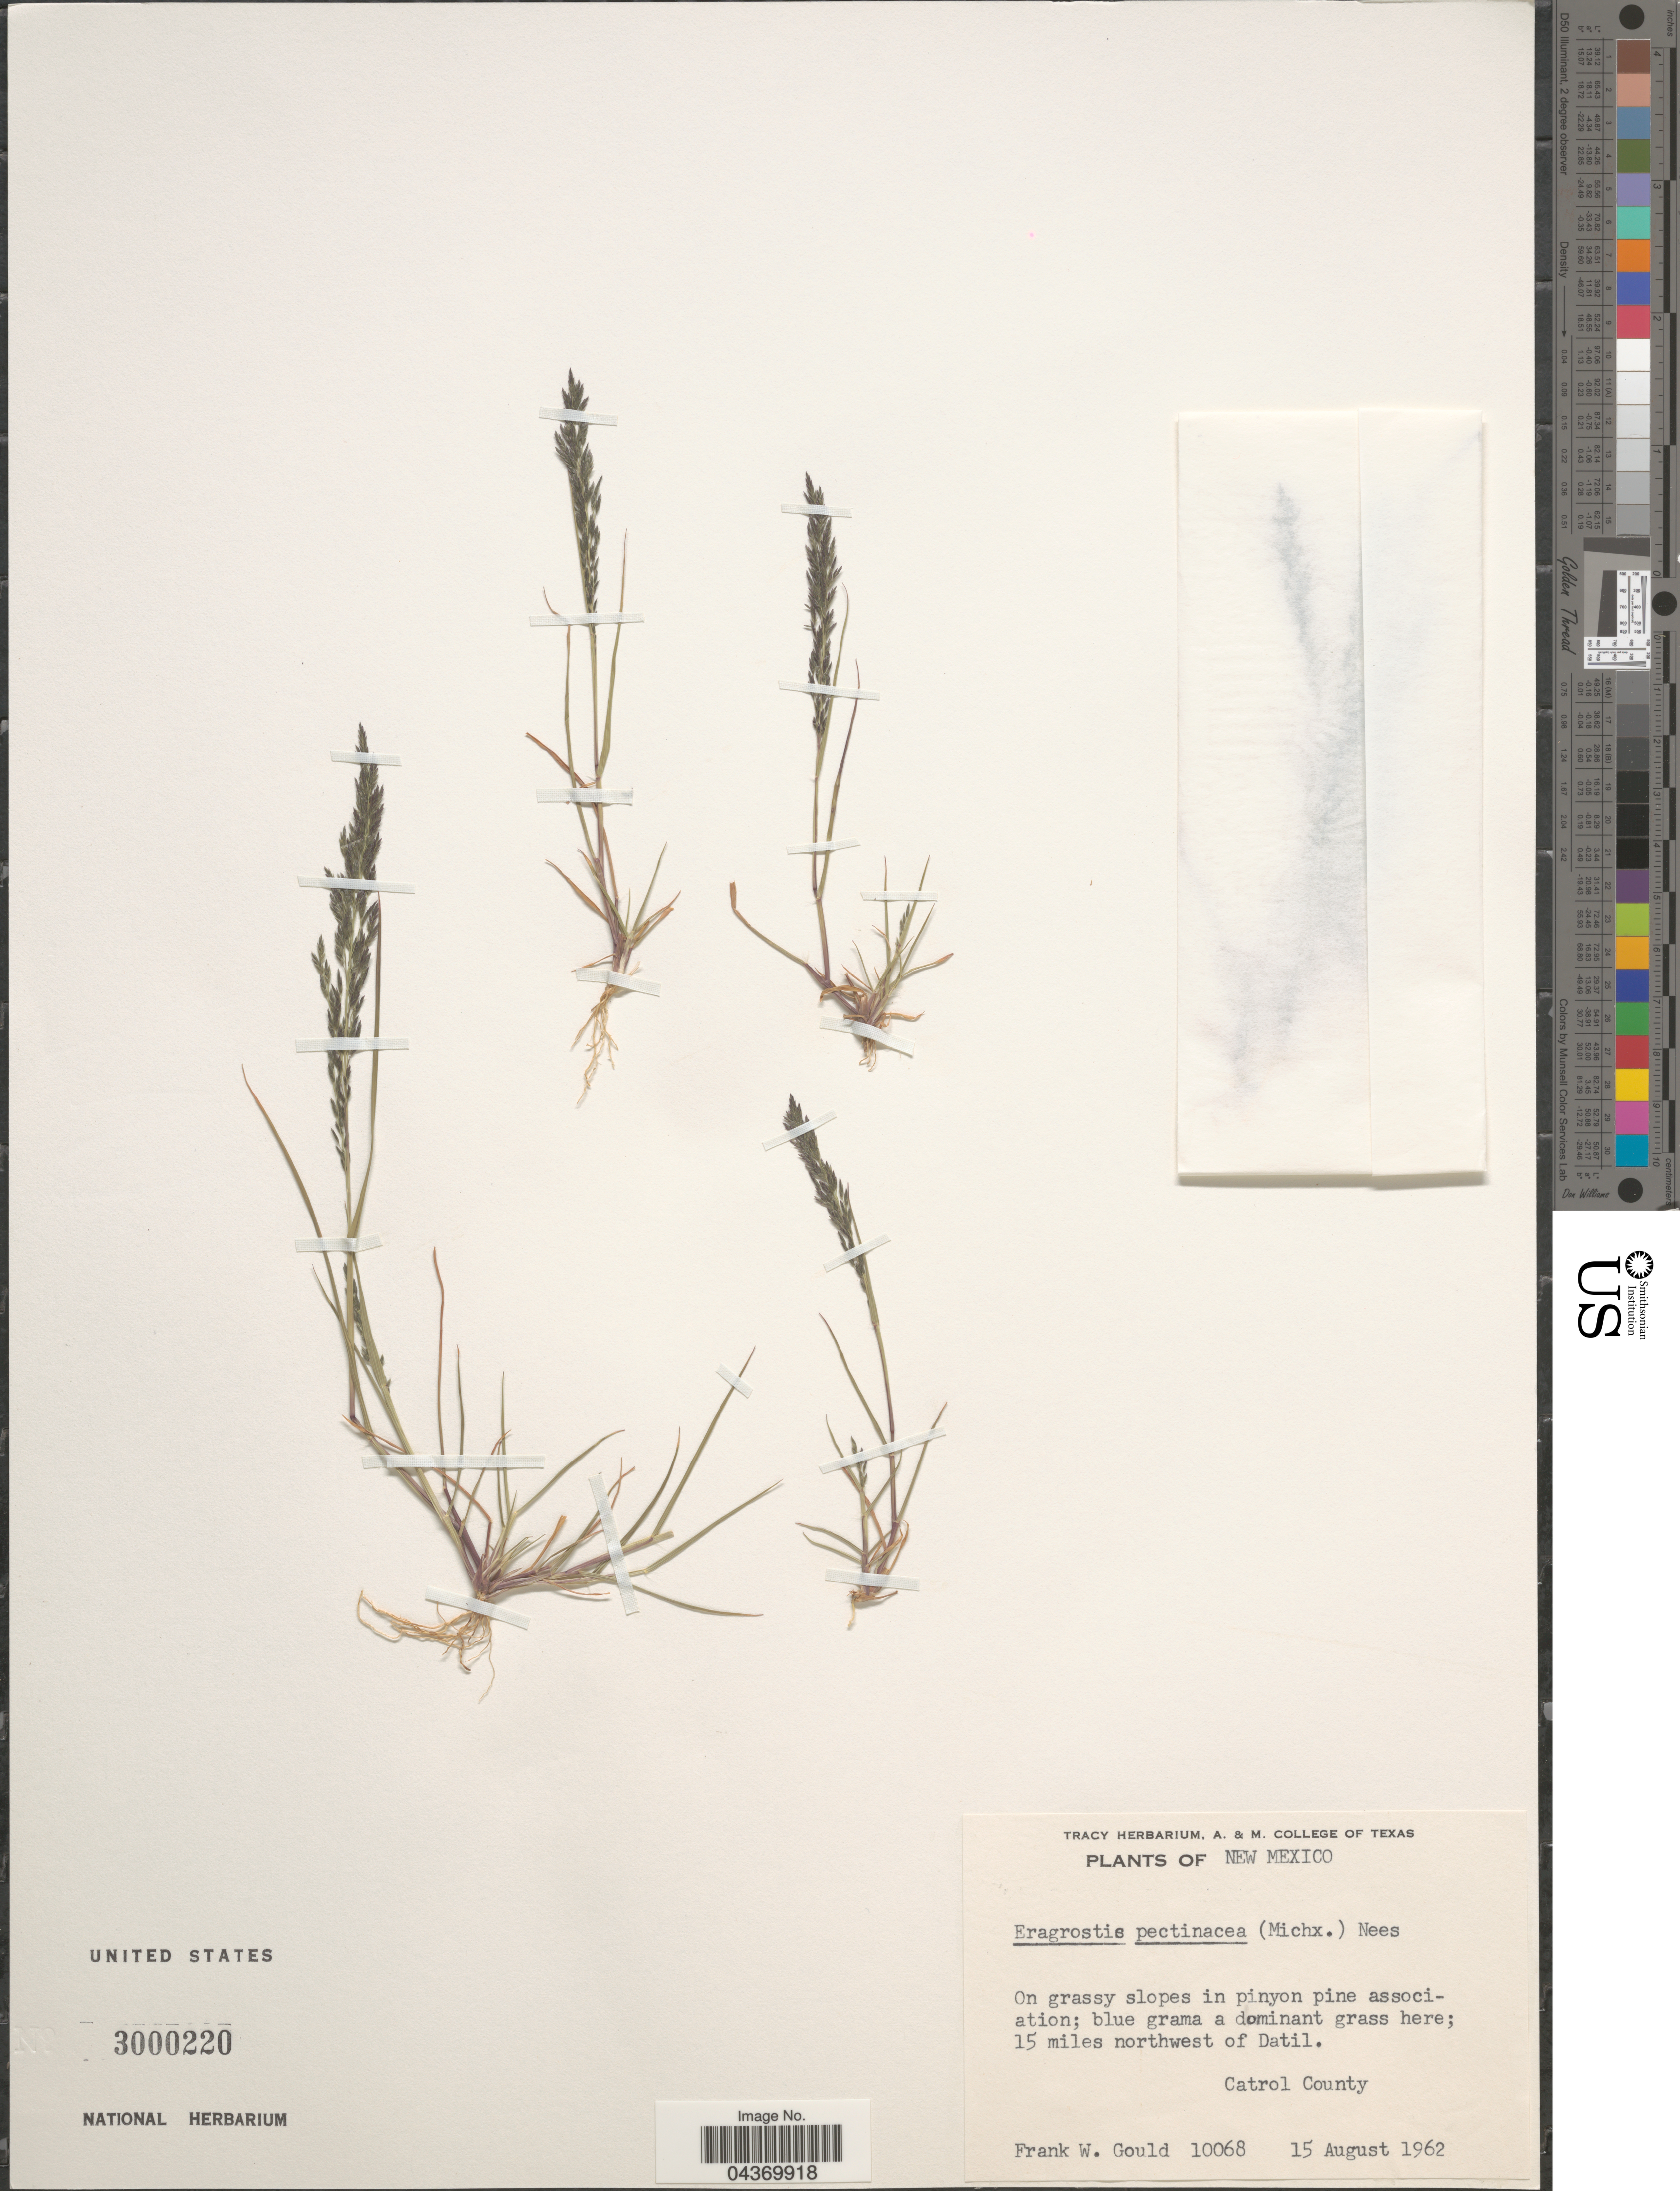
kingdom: Plantae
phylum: Tracheophyta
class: Liliopsida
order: Poales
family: Poaceae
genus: Eragrostis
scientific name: Eragrostis pectinacea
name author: (Michx.) Nees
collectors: F. W. Gould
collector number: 10068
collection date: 1962-08-15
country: United States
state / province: New Mexico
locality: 15 miles northwest of Datil. Catrol County.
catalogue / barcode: US 3000220